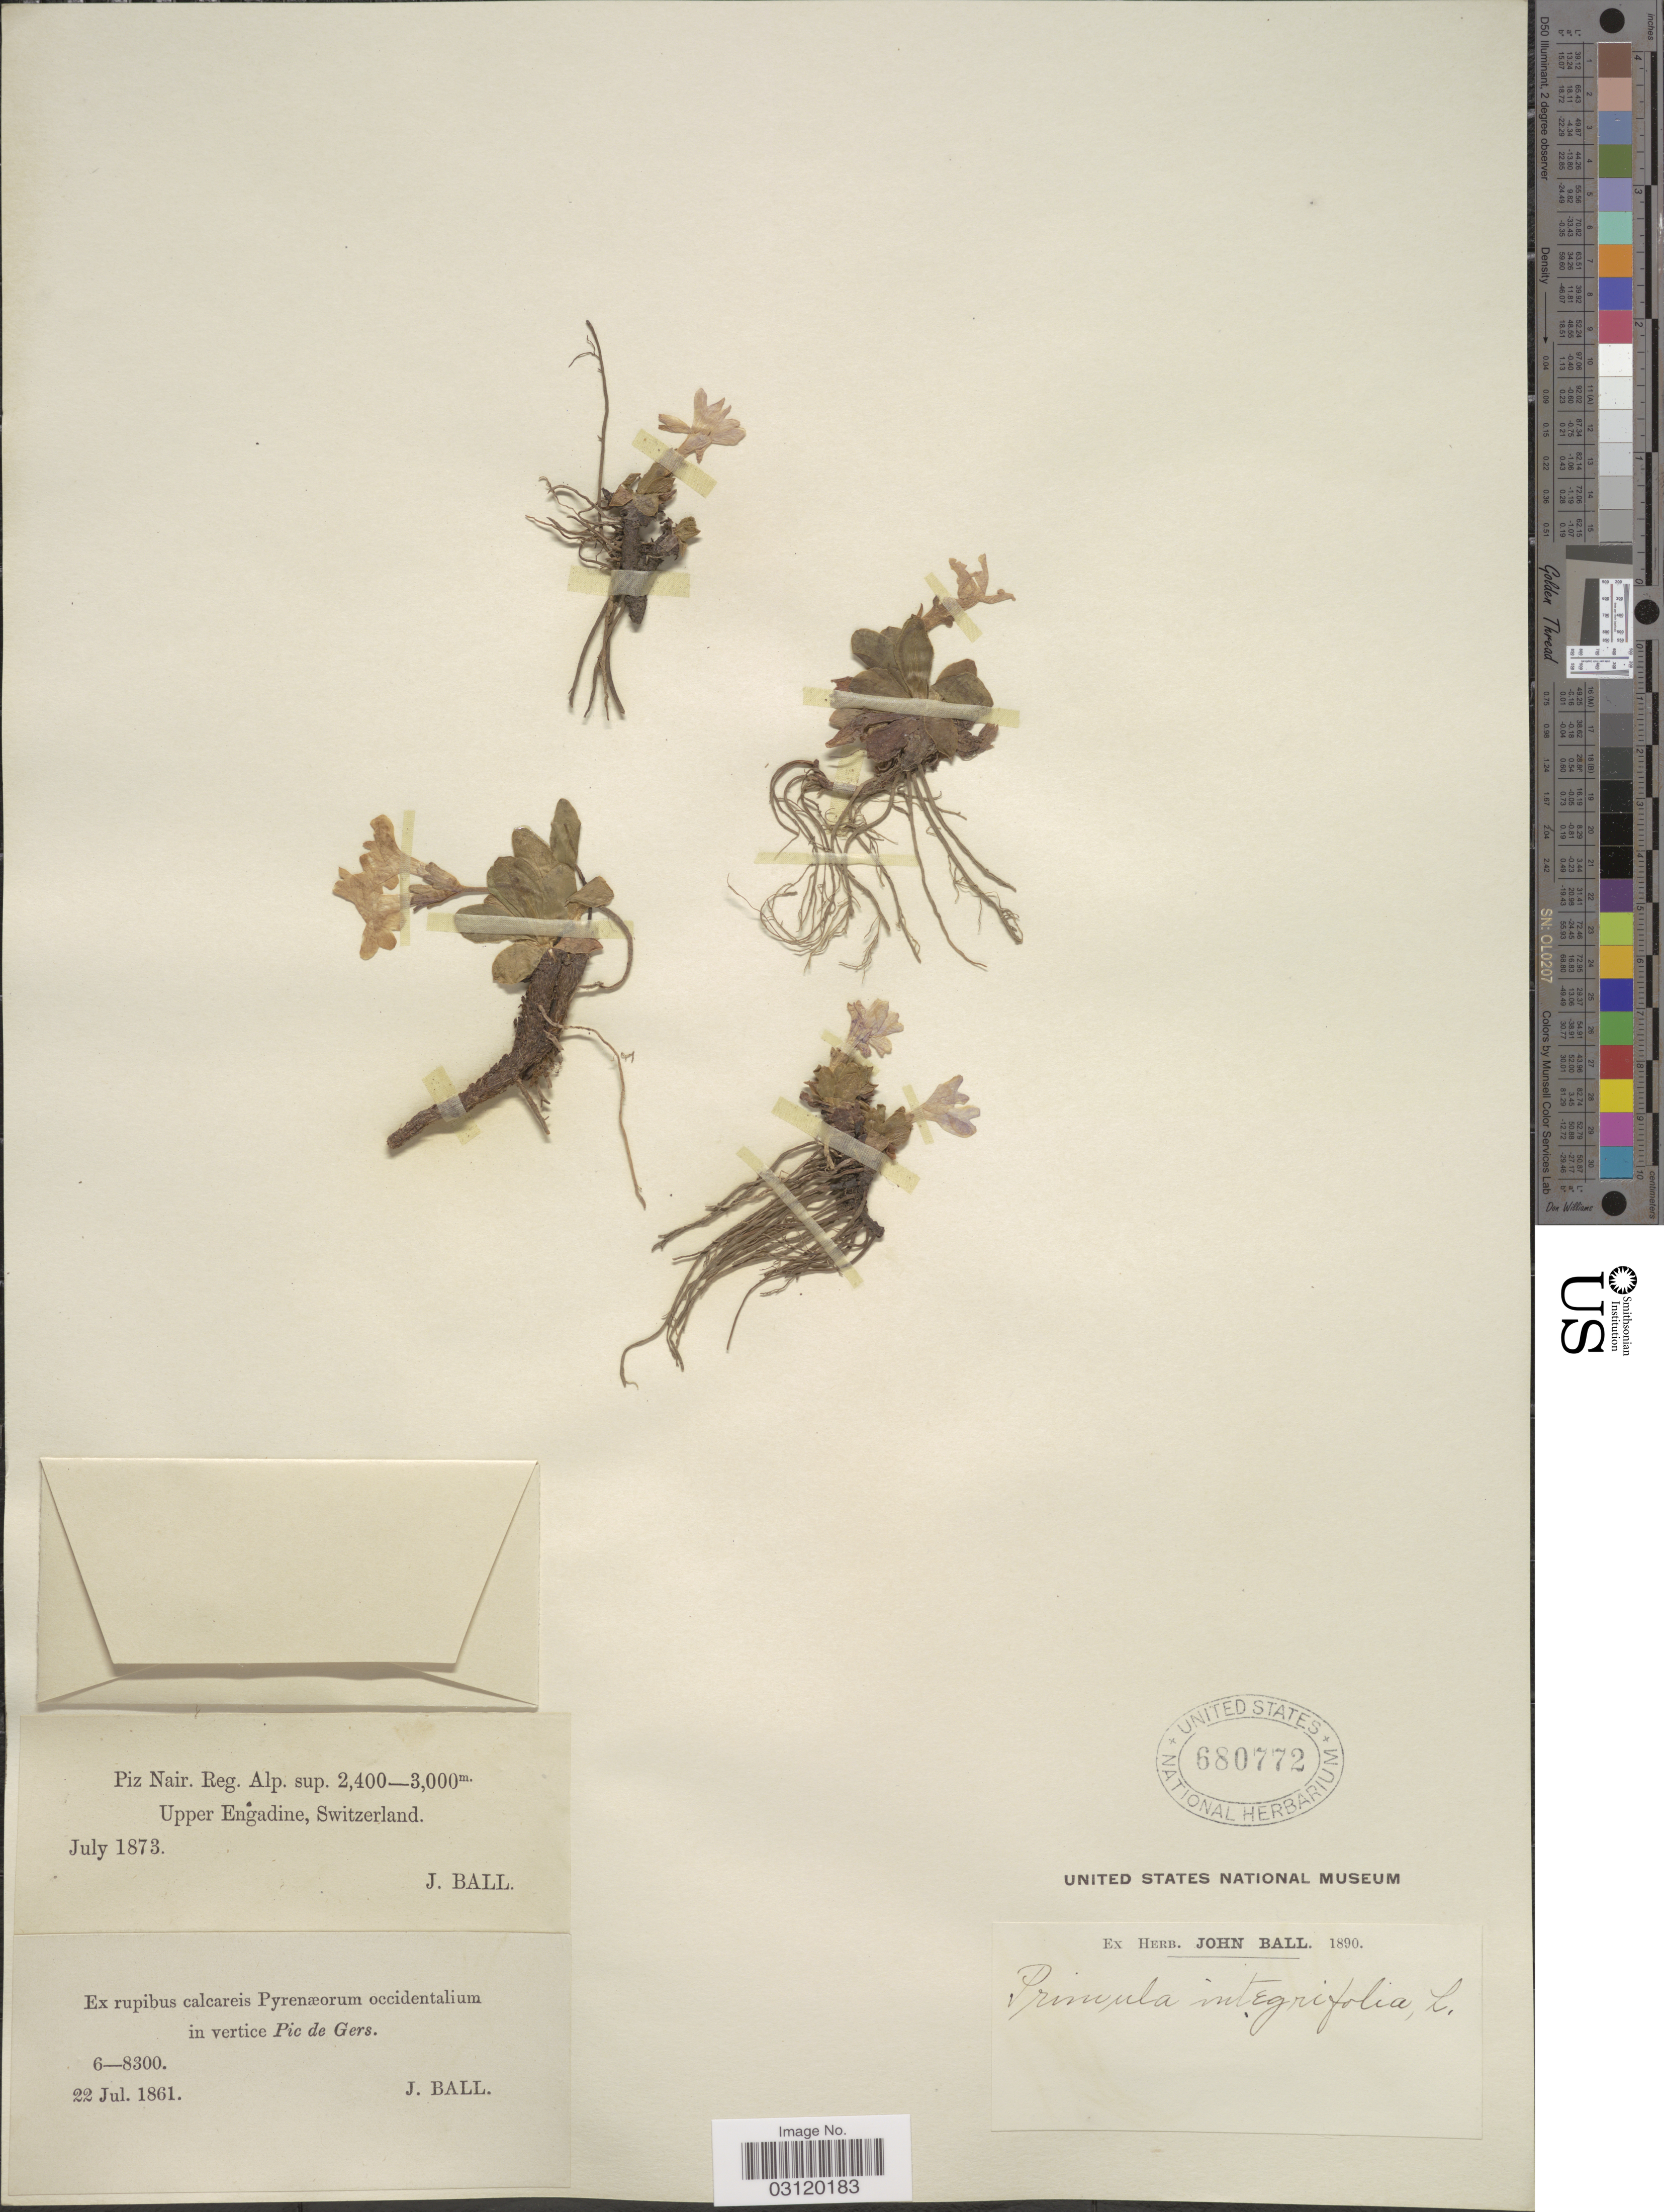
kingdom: Plantae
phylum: Tracheophyta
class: Magnoliopsida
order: Ericales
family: Primulaceae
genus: Primula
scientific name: Primula integrifolia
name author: L.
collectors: J. Ball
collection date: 1861-07-22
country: France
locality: In vertice Pic de Gers.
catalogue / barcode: US 680772-2